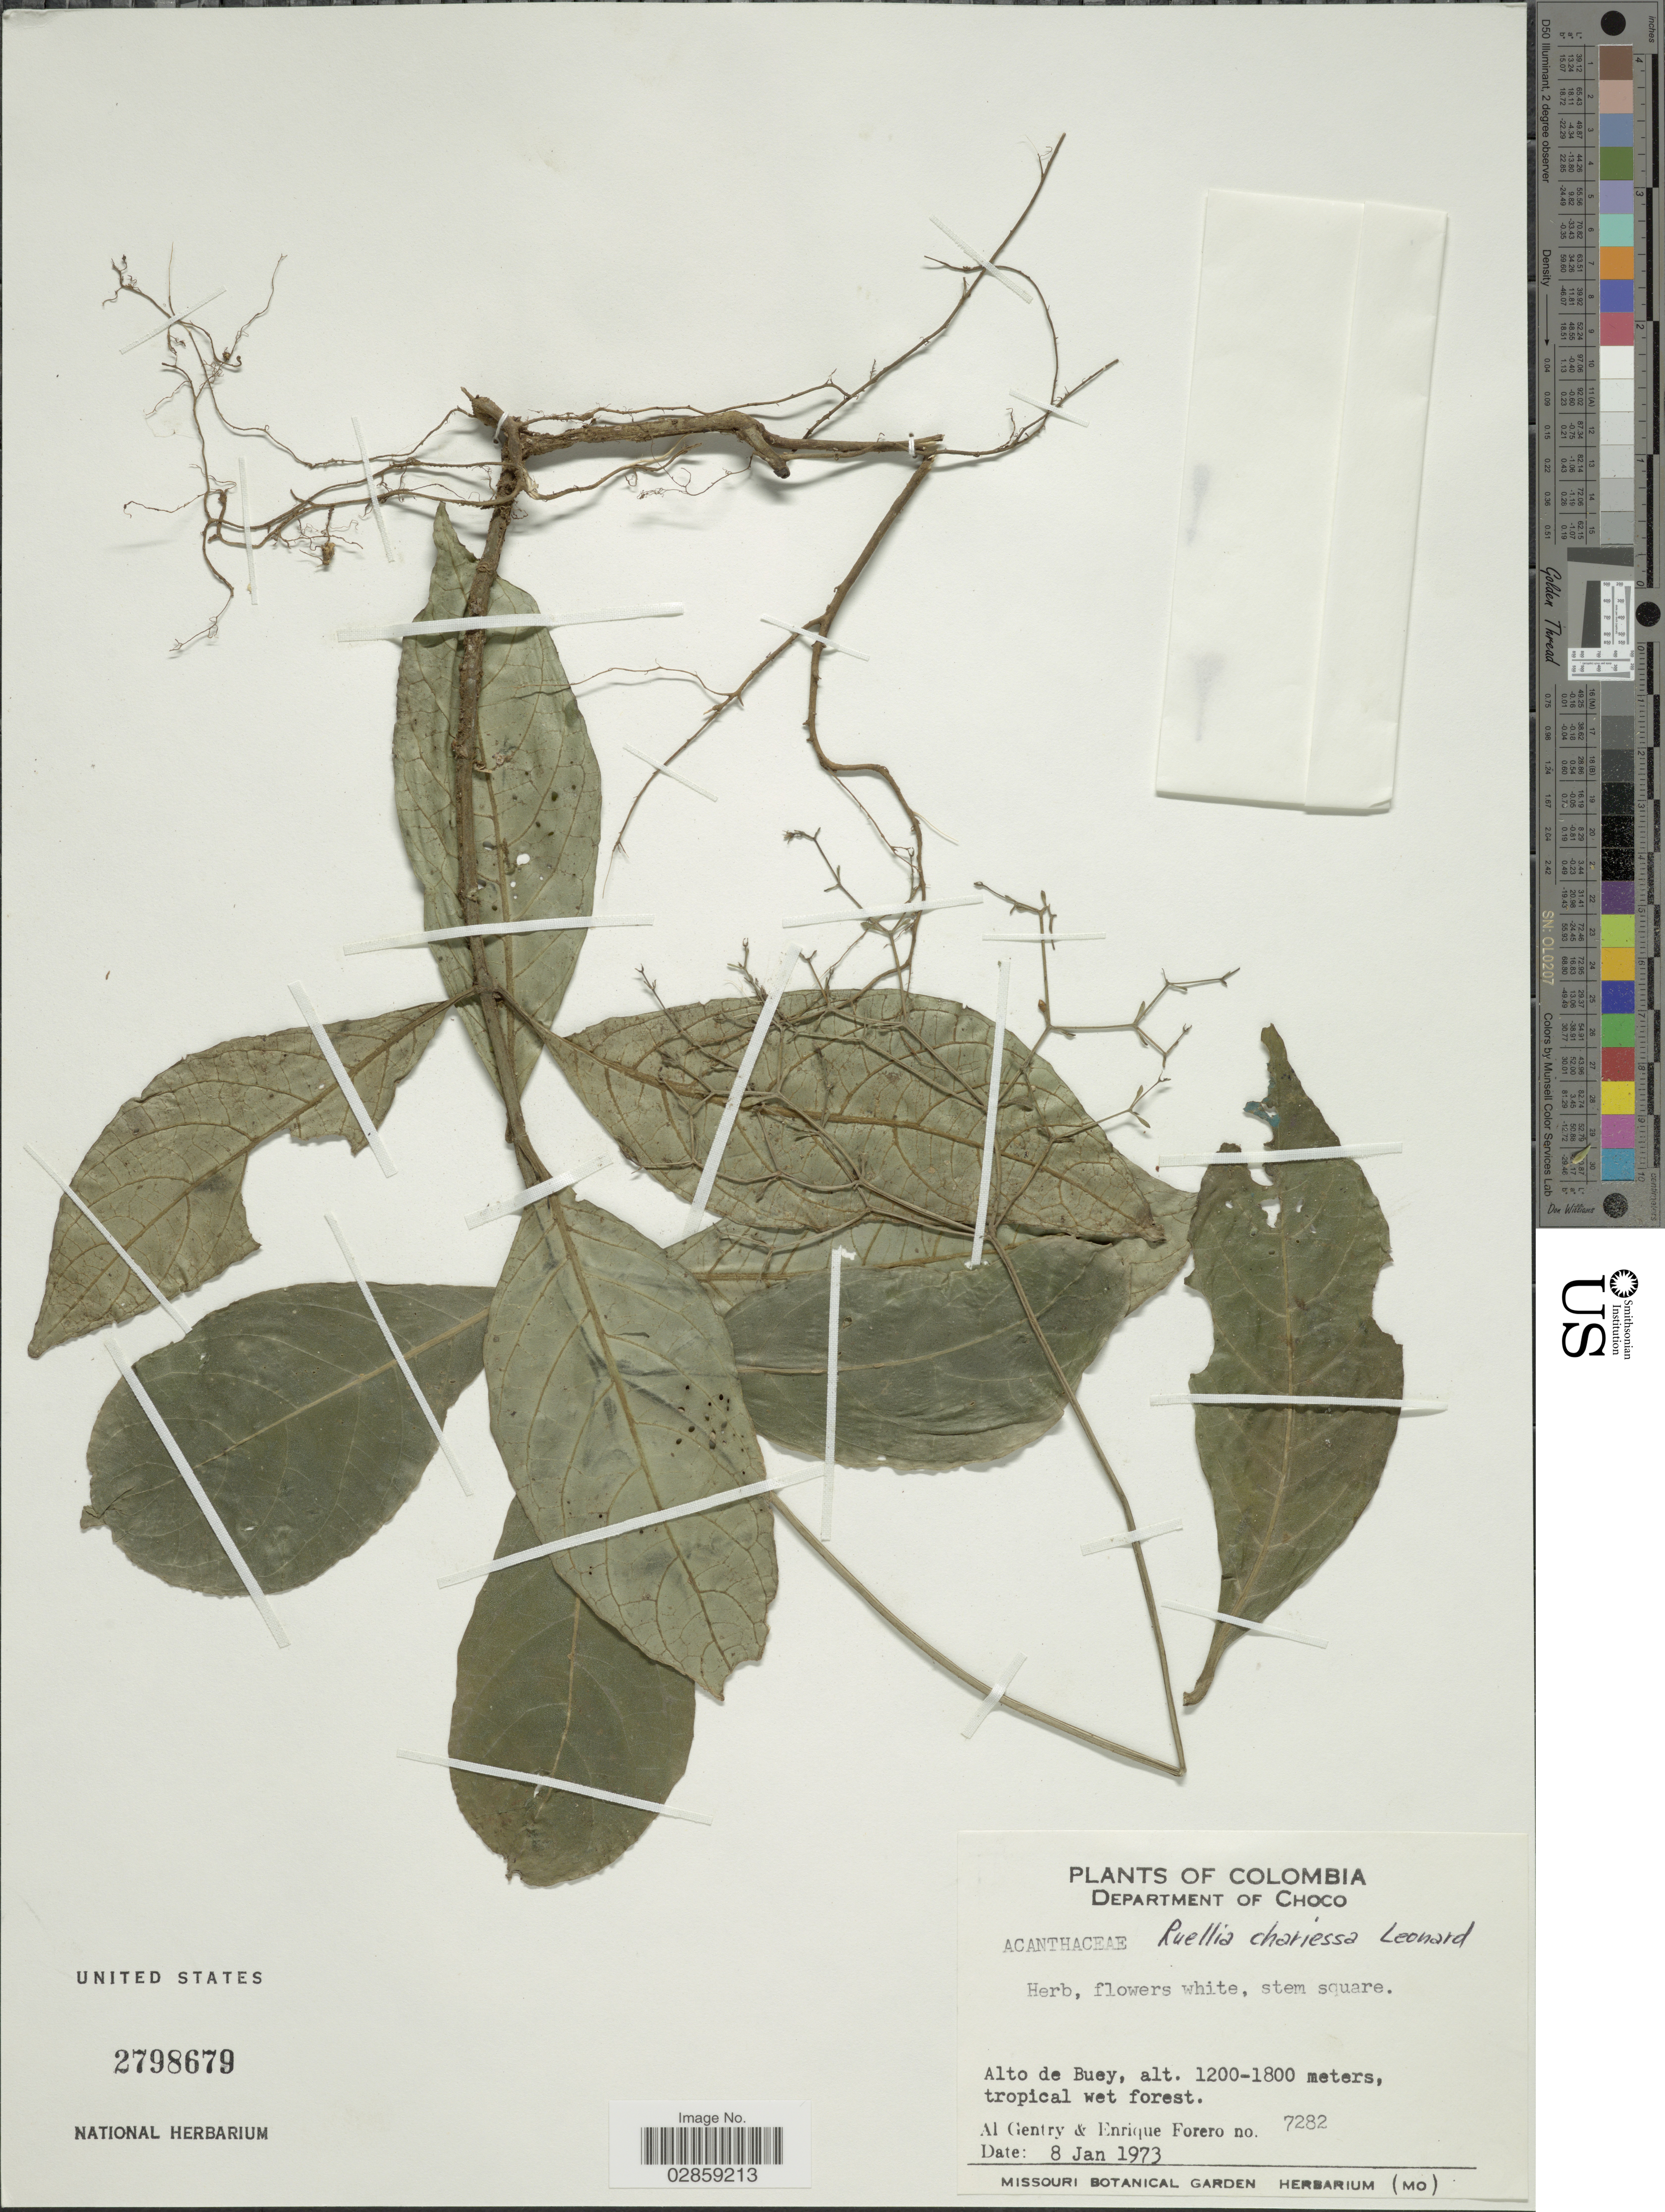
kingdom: Plantae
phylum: Tracheophyta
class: Magnoliopsida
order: Lamiales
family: Acanthaceae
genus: Ruellia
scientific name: Ruellia biolleyi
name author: Lindau in Pittier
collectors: A. H. Gentry & E. Forero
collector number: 7282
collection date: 1973-01-08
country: Colombia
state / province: Chocó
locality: Department of Choco, Alto de Buey.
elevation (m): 1200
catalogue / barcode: US 2798679